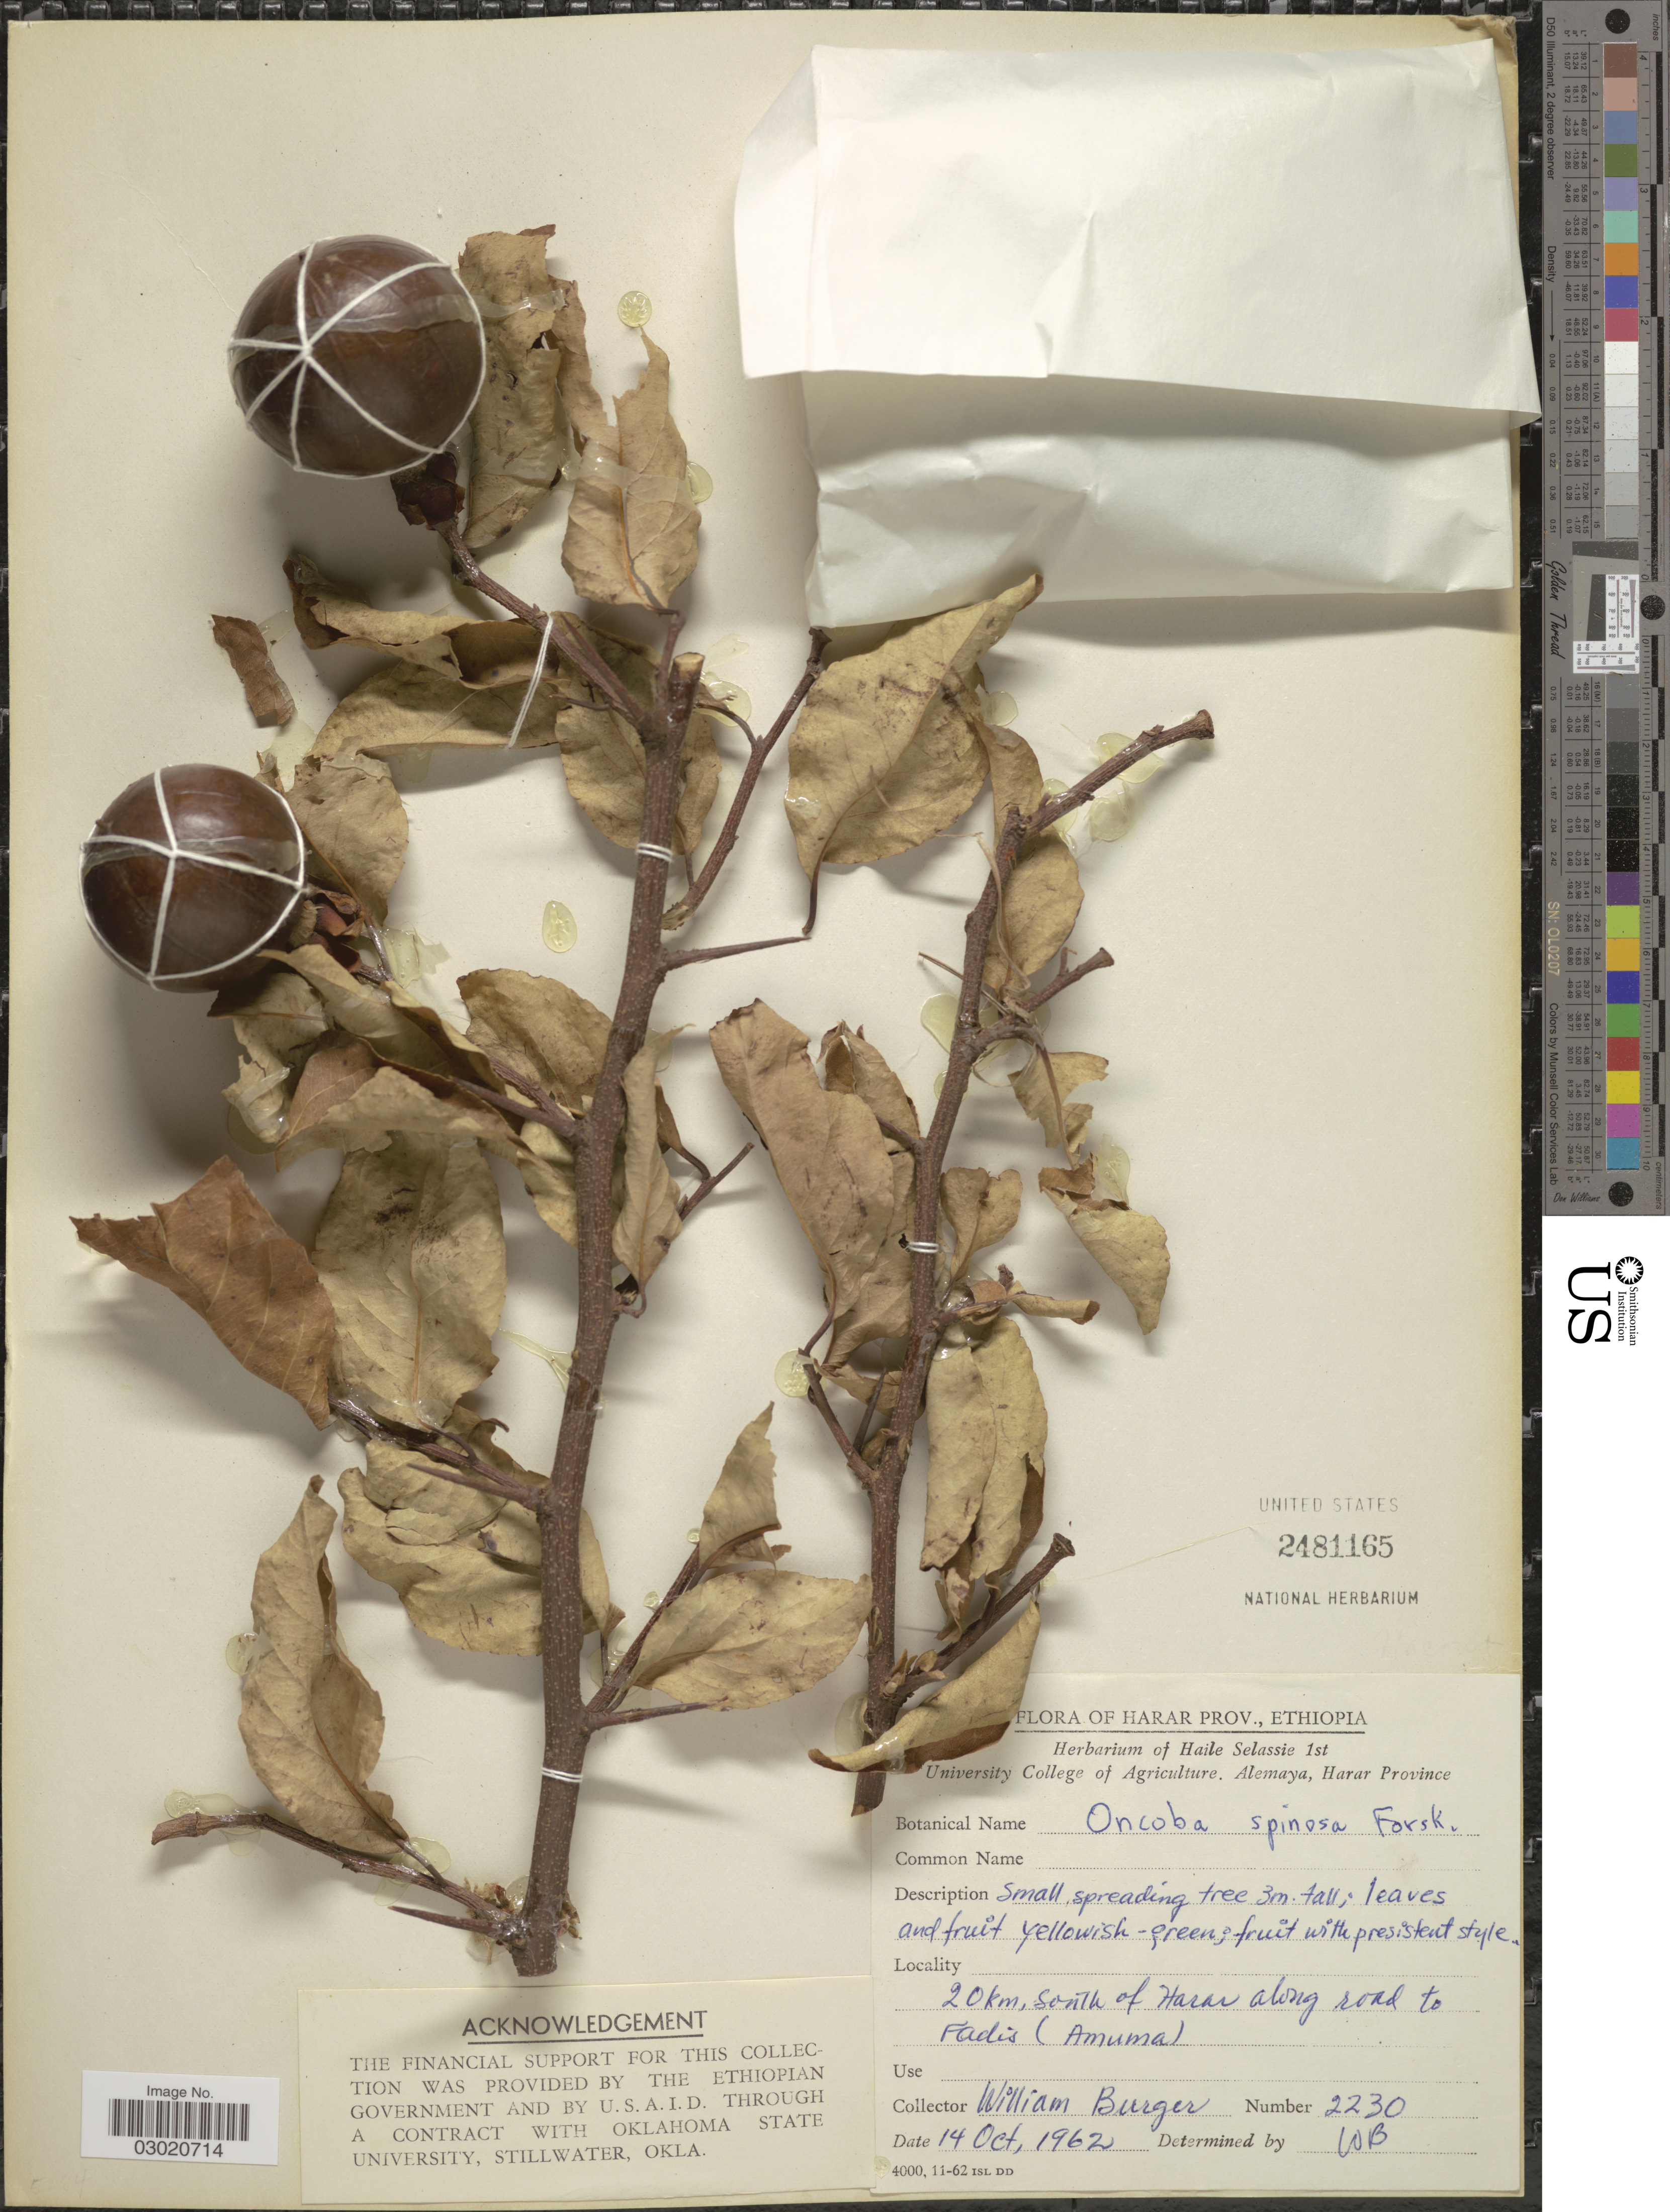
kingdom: Plantae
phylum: Tracheophyta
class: Magnoliopsida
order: Malpighiales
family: Salicaceae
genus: Oncoba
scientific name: Oncoba spinosa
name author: Forssk.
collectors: W. Burger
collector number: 2230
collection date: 1962-10-14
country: Ethiopia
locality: Harar Prov., 20 km. south of Harar along road to Fadis (Amuma).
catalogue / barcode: US 2481165